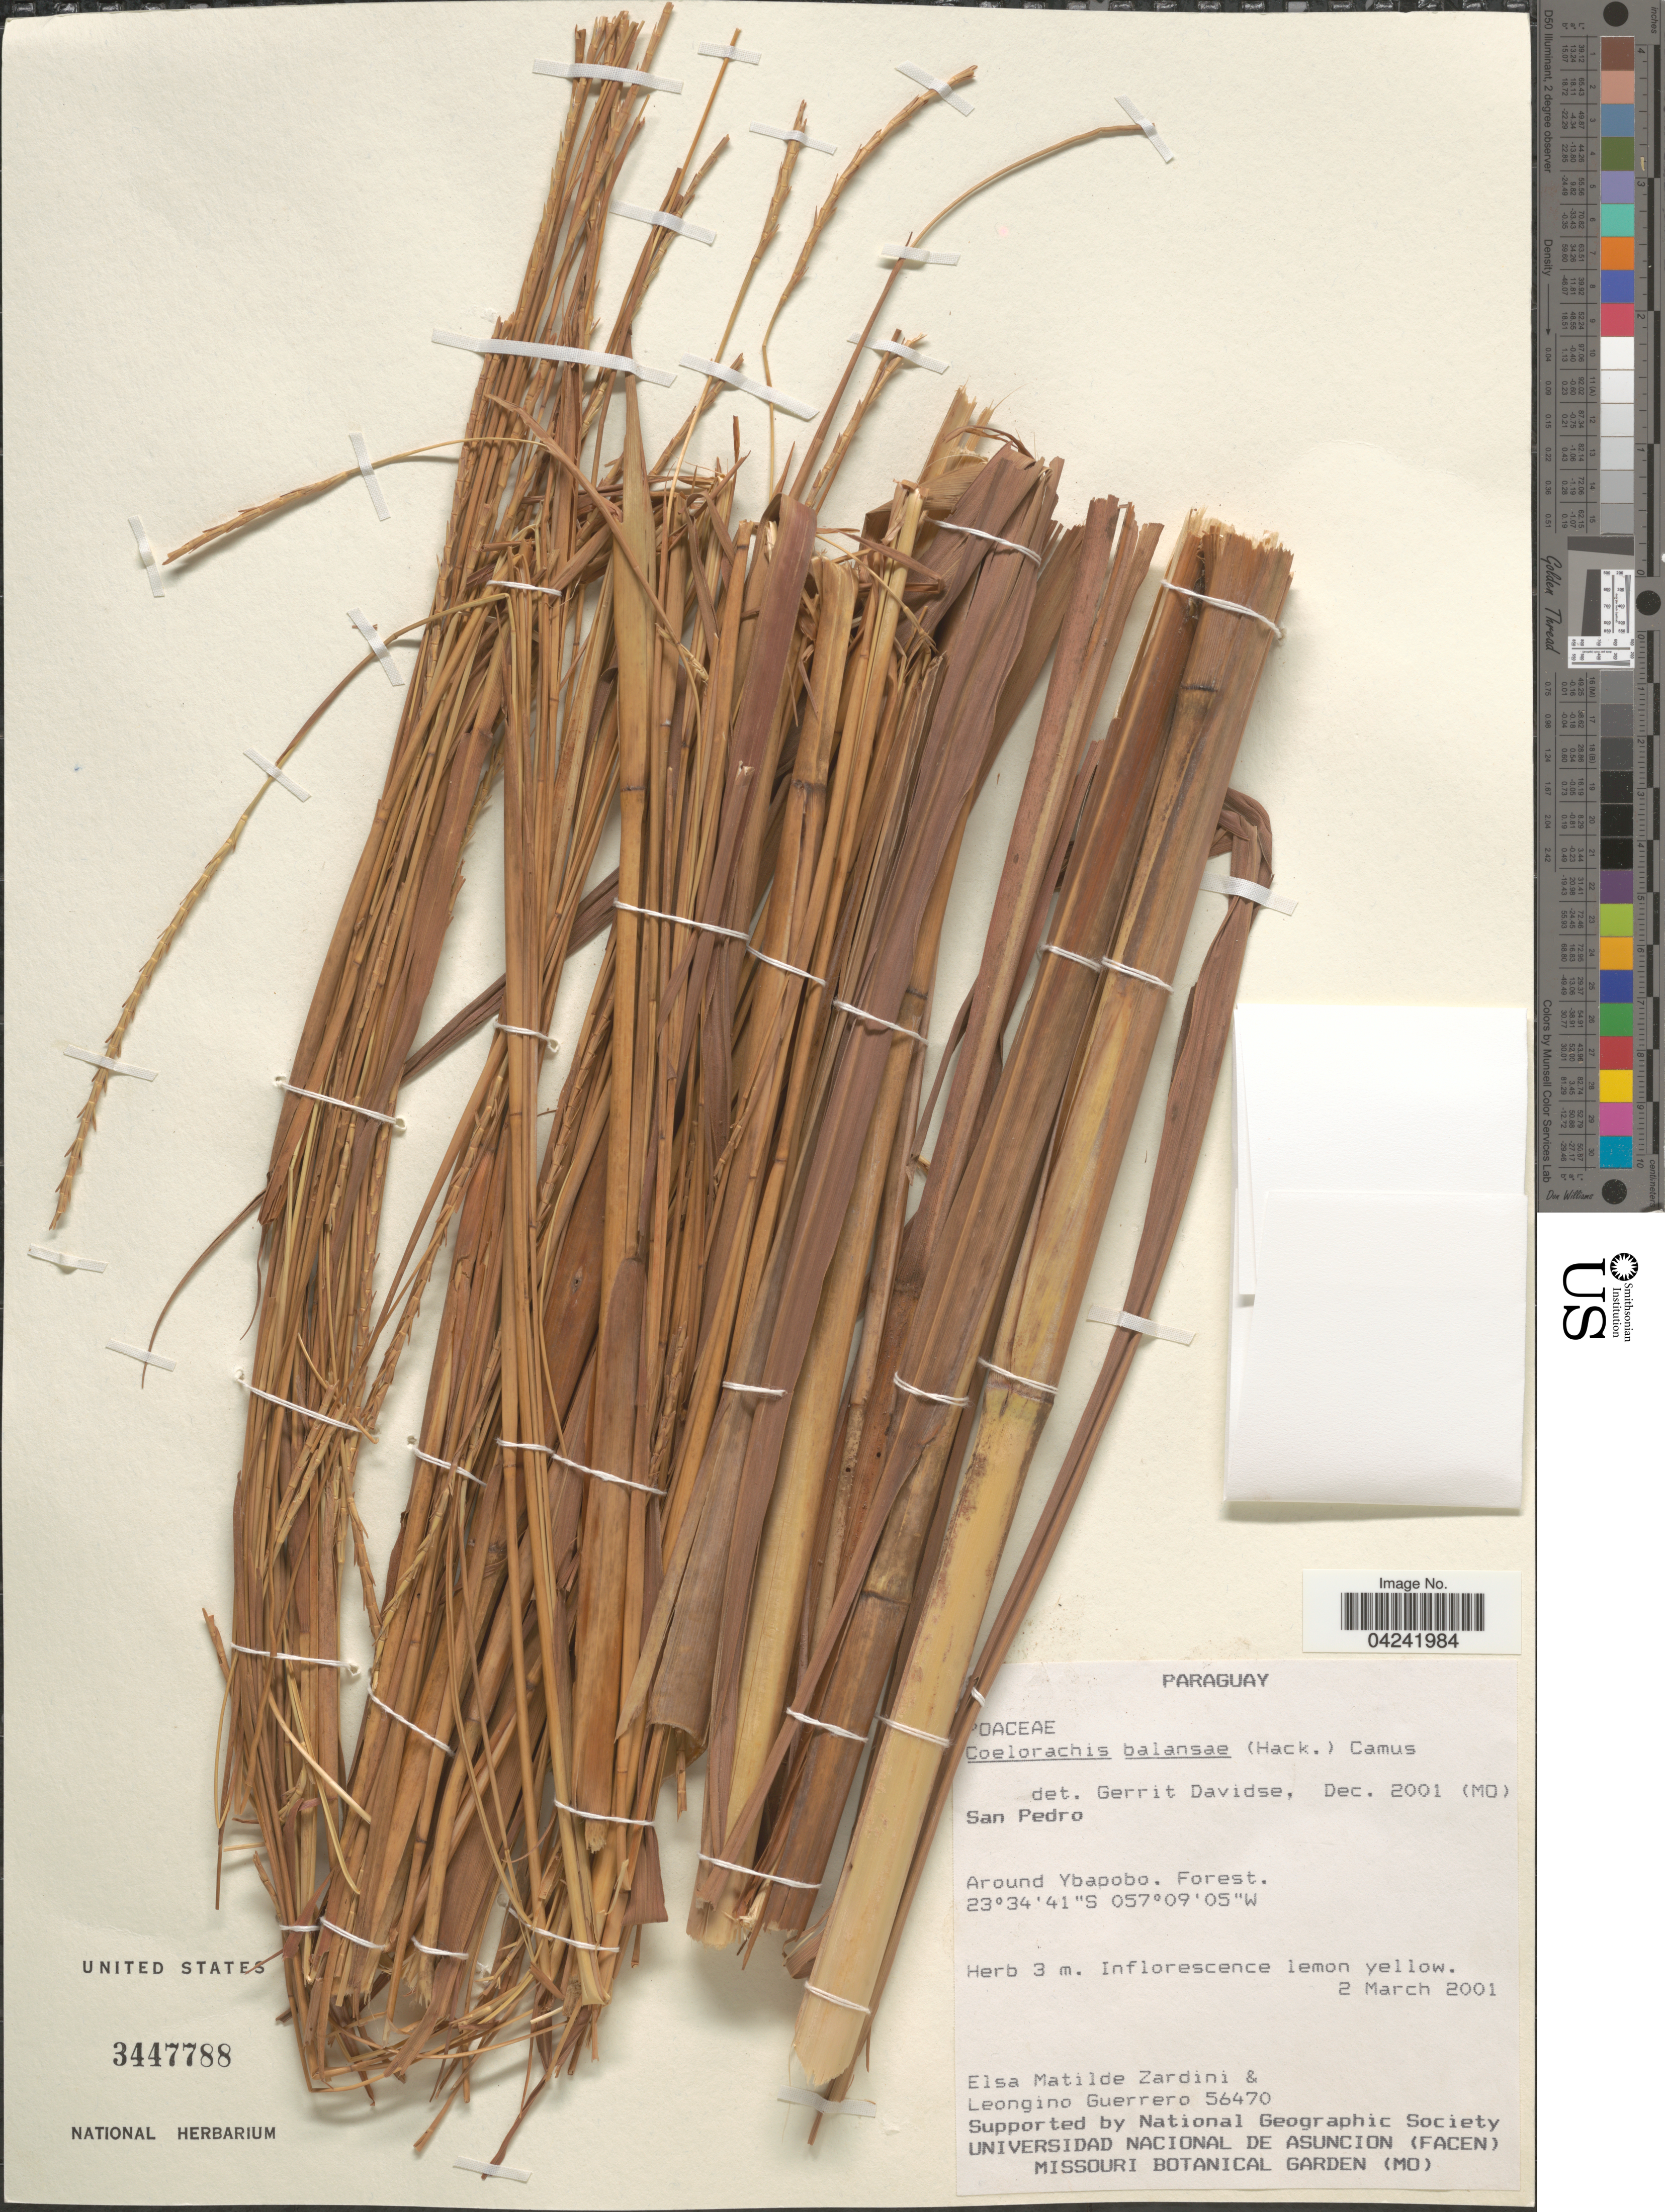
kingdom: Plantae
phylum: Tracheophyta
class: Liliopsida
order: Poales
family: Poaceae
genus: Mnesithea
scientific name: Mnesithea balansae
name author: (Hack.) de Koning & Sosef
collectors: E. M. Zardini & L. Guerrero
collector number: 56470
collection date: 2001-03-02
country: Paraguay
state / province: San Pedro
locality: Around Ybapobo. National Geographic Society.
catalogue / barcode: US 3447788